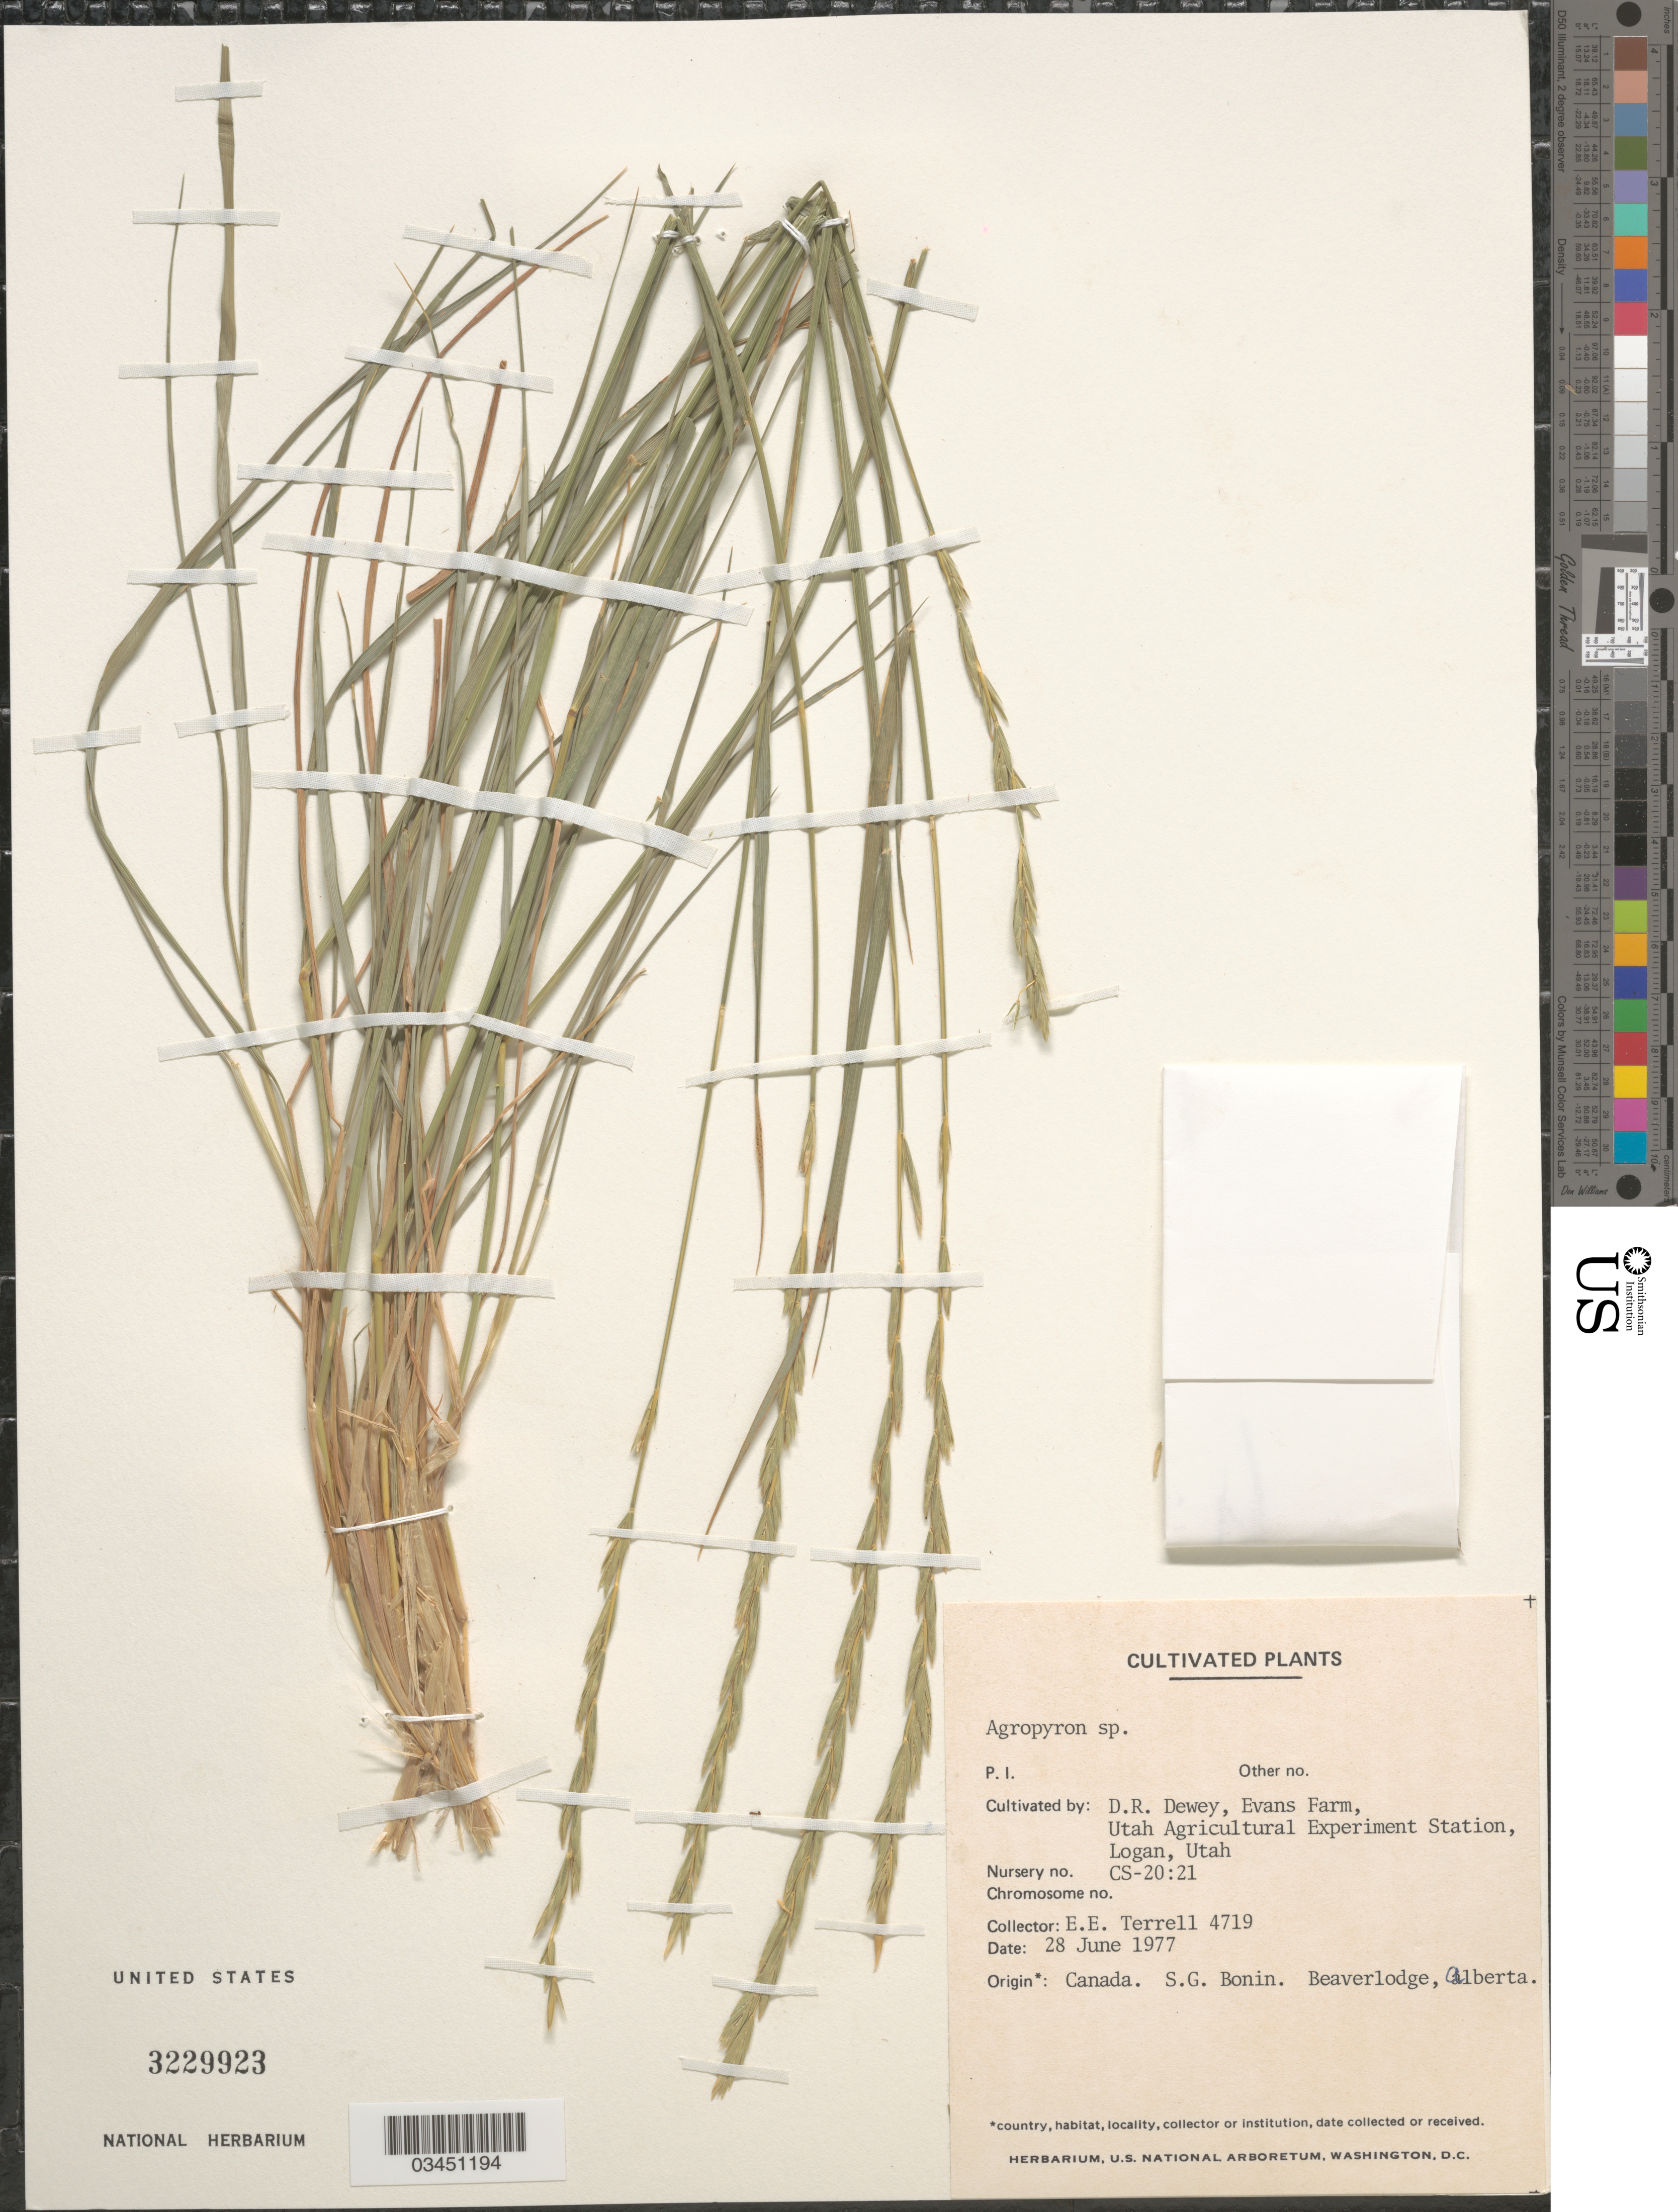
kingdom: Plantae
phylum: Tracheophyta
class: Liliopsida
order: Poales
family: Poaceae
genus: Elymus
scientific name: Elymus sp.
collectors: D. Dewey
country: United States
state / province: Utah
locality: Evans Farm, Utah Agricultural Experiment Station, Logan. Nursery no. CS-20:21.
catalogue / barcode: US 3229923